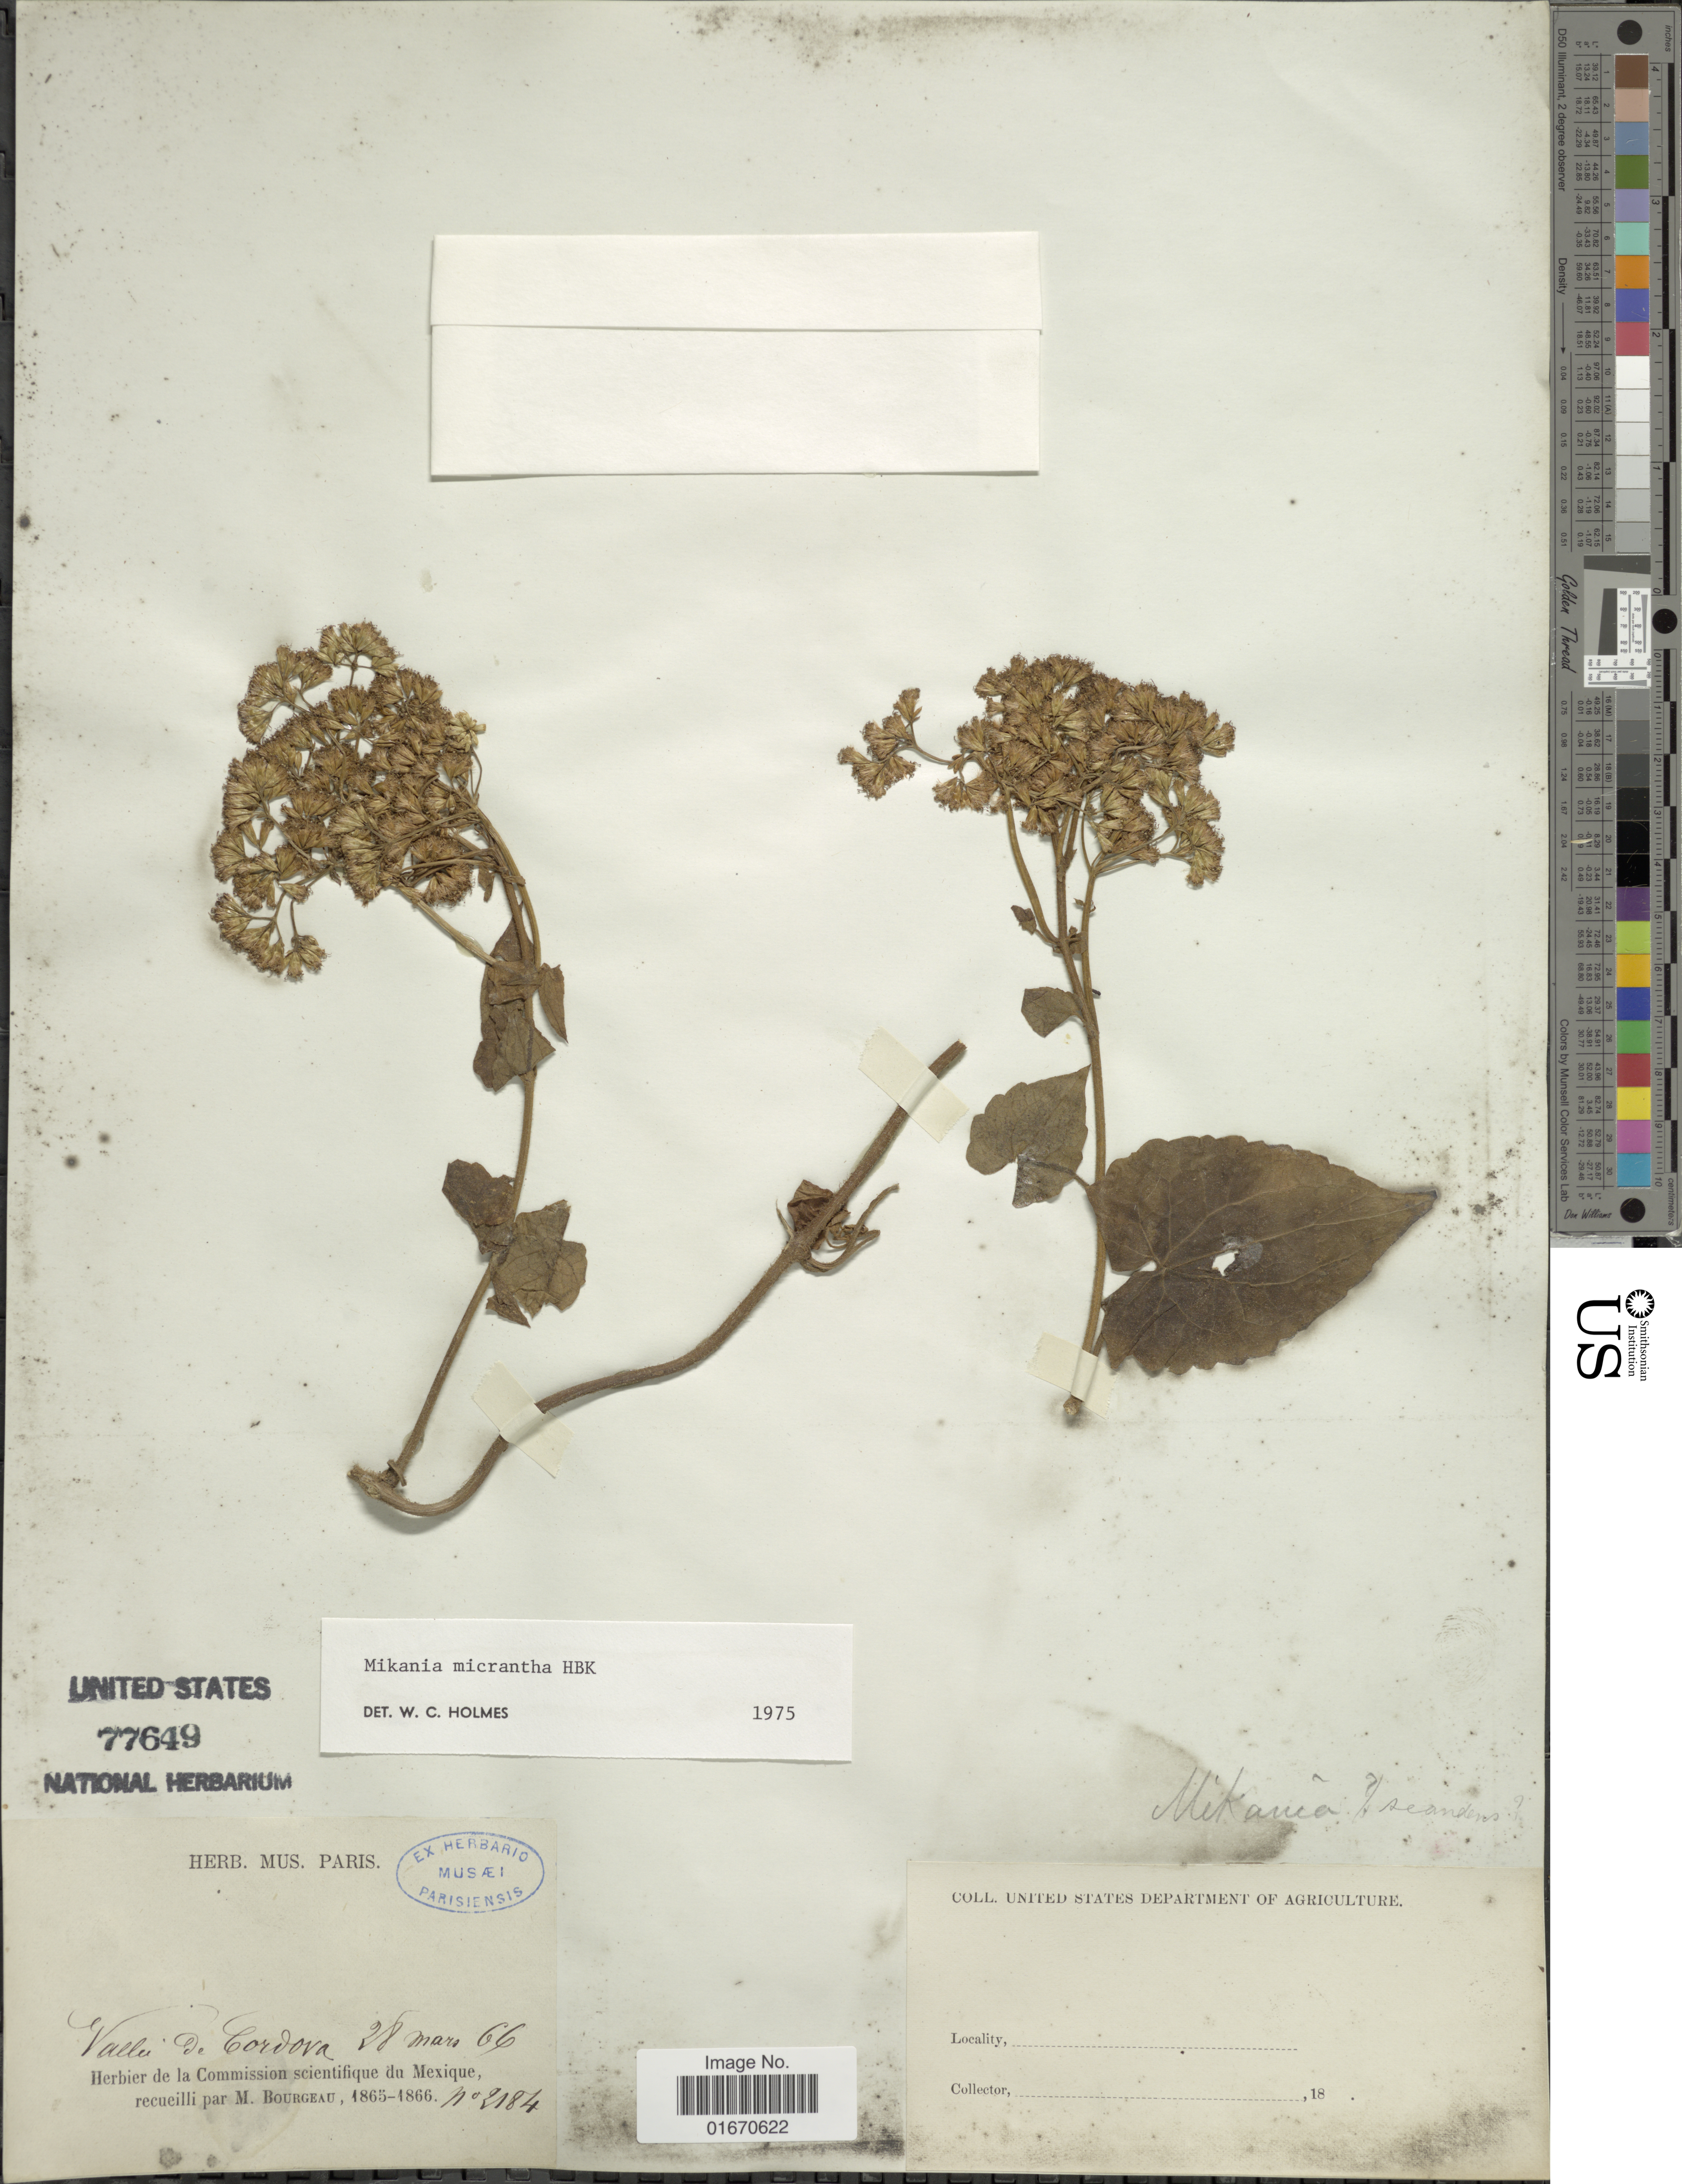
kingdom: Plantae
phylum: Tracheophyta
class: Magnoliopsida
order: Asterales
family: Asteraceae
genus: Mikania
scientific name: Mikania micrantha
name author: Kunth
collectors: M. Borgeau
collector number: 2184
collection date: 1866-03-28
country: Mexico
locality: Valle de Cordova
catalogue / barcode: US 77649